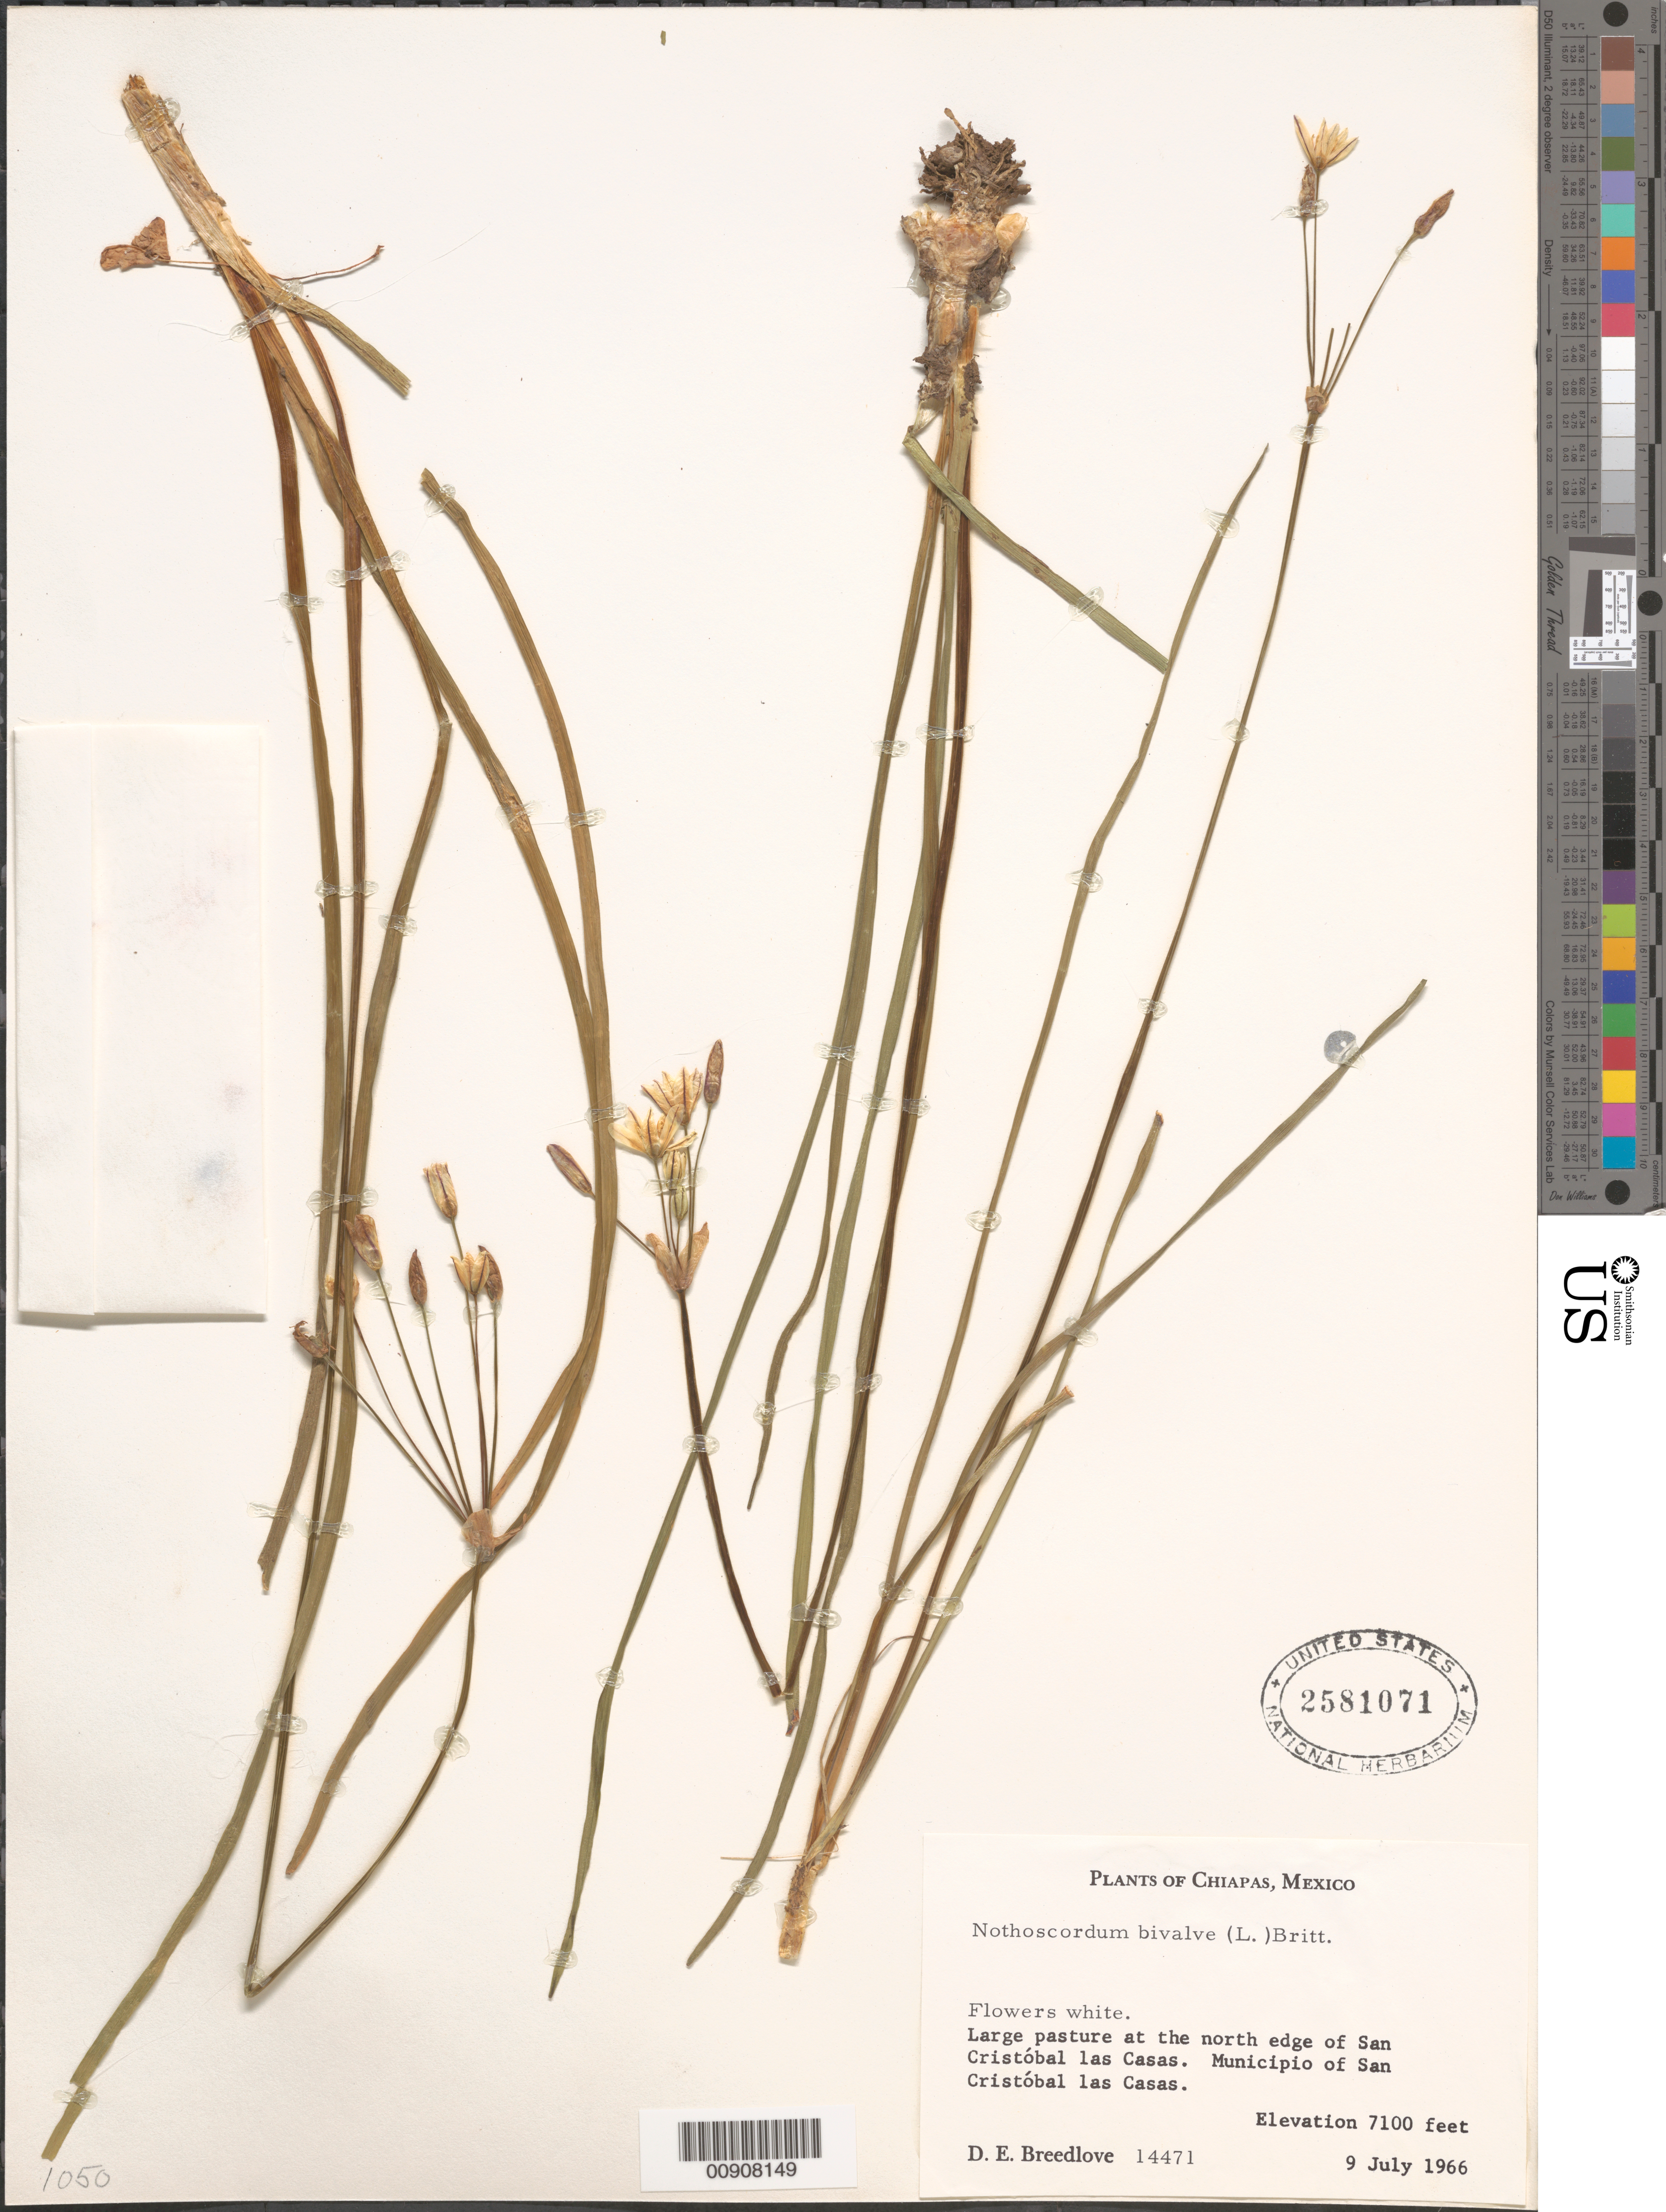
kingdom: Plantae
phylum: Tracheophyta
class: Liliopsida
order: Asparagales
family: Amaryllidaceae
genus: Nothoscordum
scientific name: Nothoscordum bivalve var. bivalve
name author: (L.) Britton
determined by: Strong, M. T., (US), Smithsonian Institution - National Museum of Natural History (UNITED STATES)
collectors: D. E. Breedlove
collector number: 14471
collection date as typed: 09 Jul 1966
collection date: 1966-07-09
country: Mexico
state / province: Chiapas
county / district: San Cristóbal de las Casas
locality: At the north edge of San Cristóbal de las Casas. Municipio of San Cristóbal de las Casas, Chiapas.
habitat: Large pasture.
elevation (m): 2164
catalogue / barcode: US 2581071